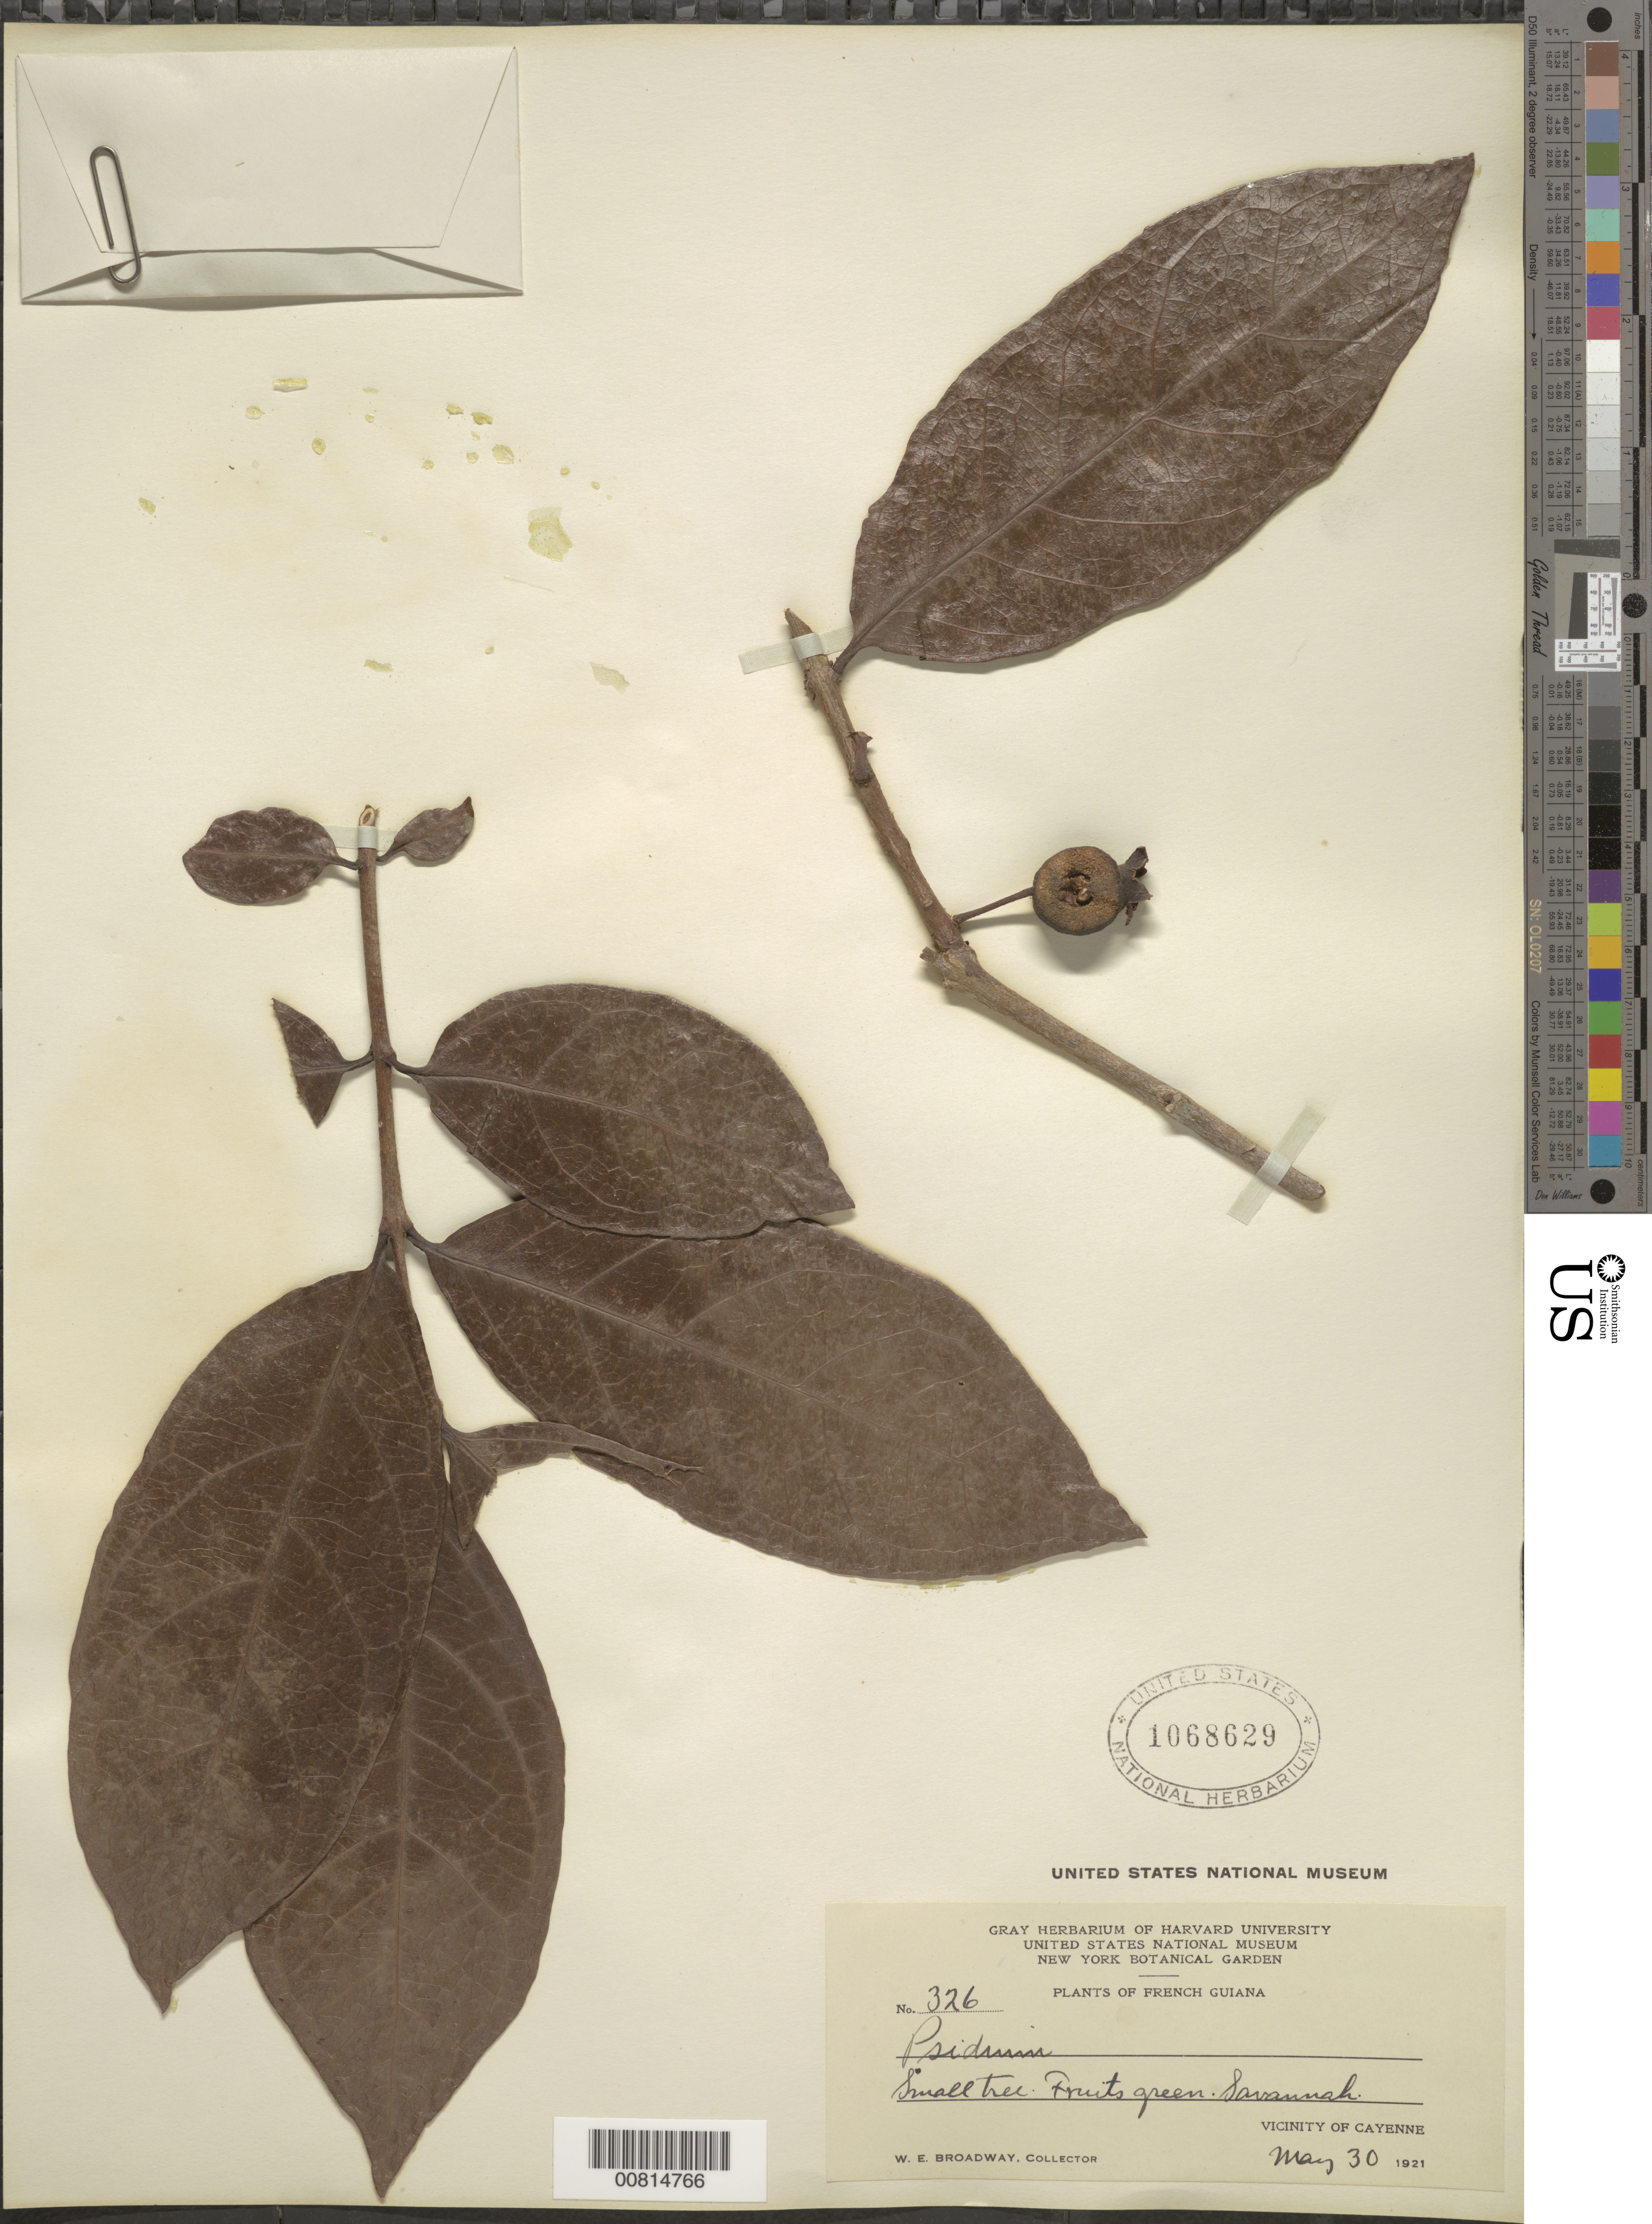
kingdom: Plantae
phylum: Tracheophyta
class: Magnoliopsida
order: Myrtales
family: Myrtaceae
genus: Psidium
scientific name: Psidium polycarpon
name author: Lamb.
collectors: W. E. Broadway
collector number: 326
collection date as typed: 30-May-21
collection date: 1921-05-30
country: French Guiana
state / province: Cayenne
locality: Cayenne, vic.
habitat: Savanna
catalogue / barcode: US 1068629